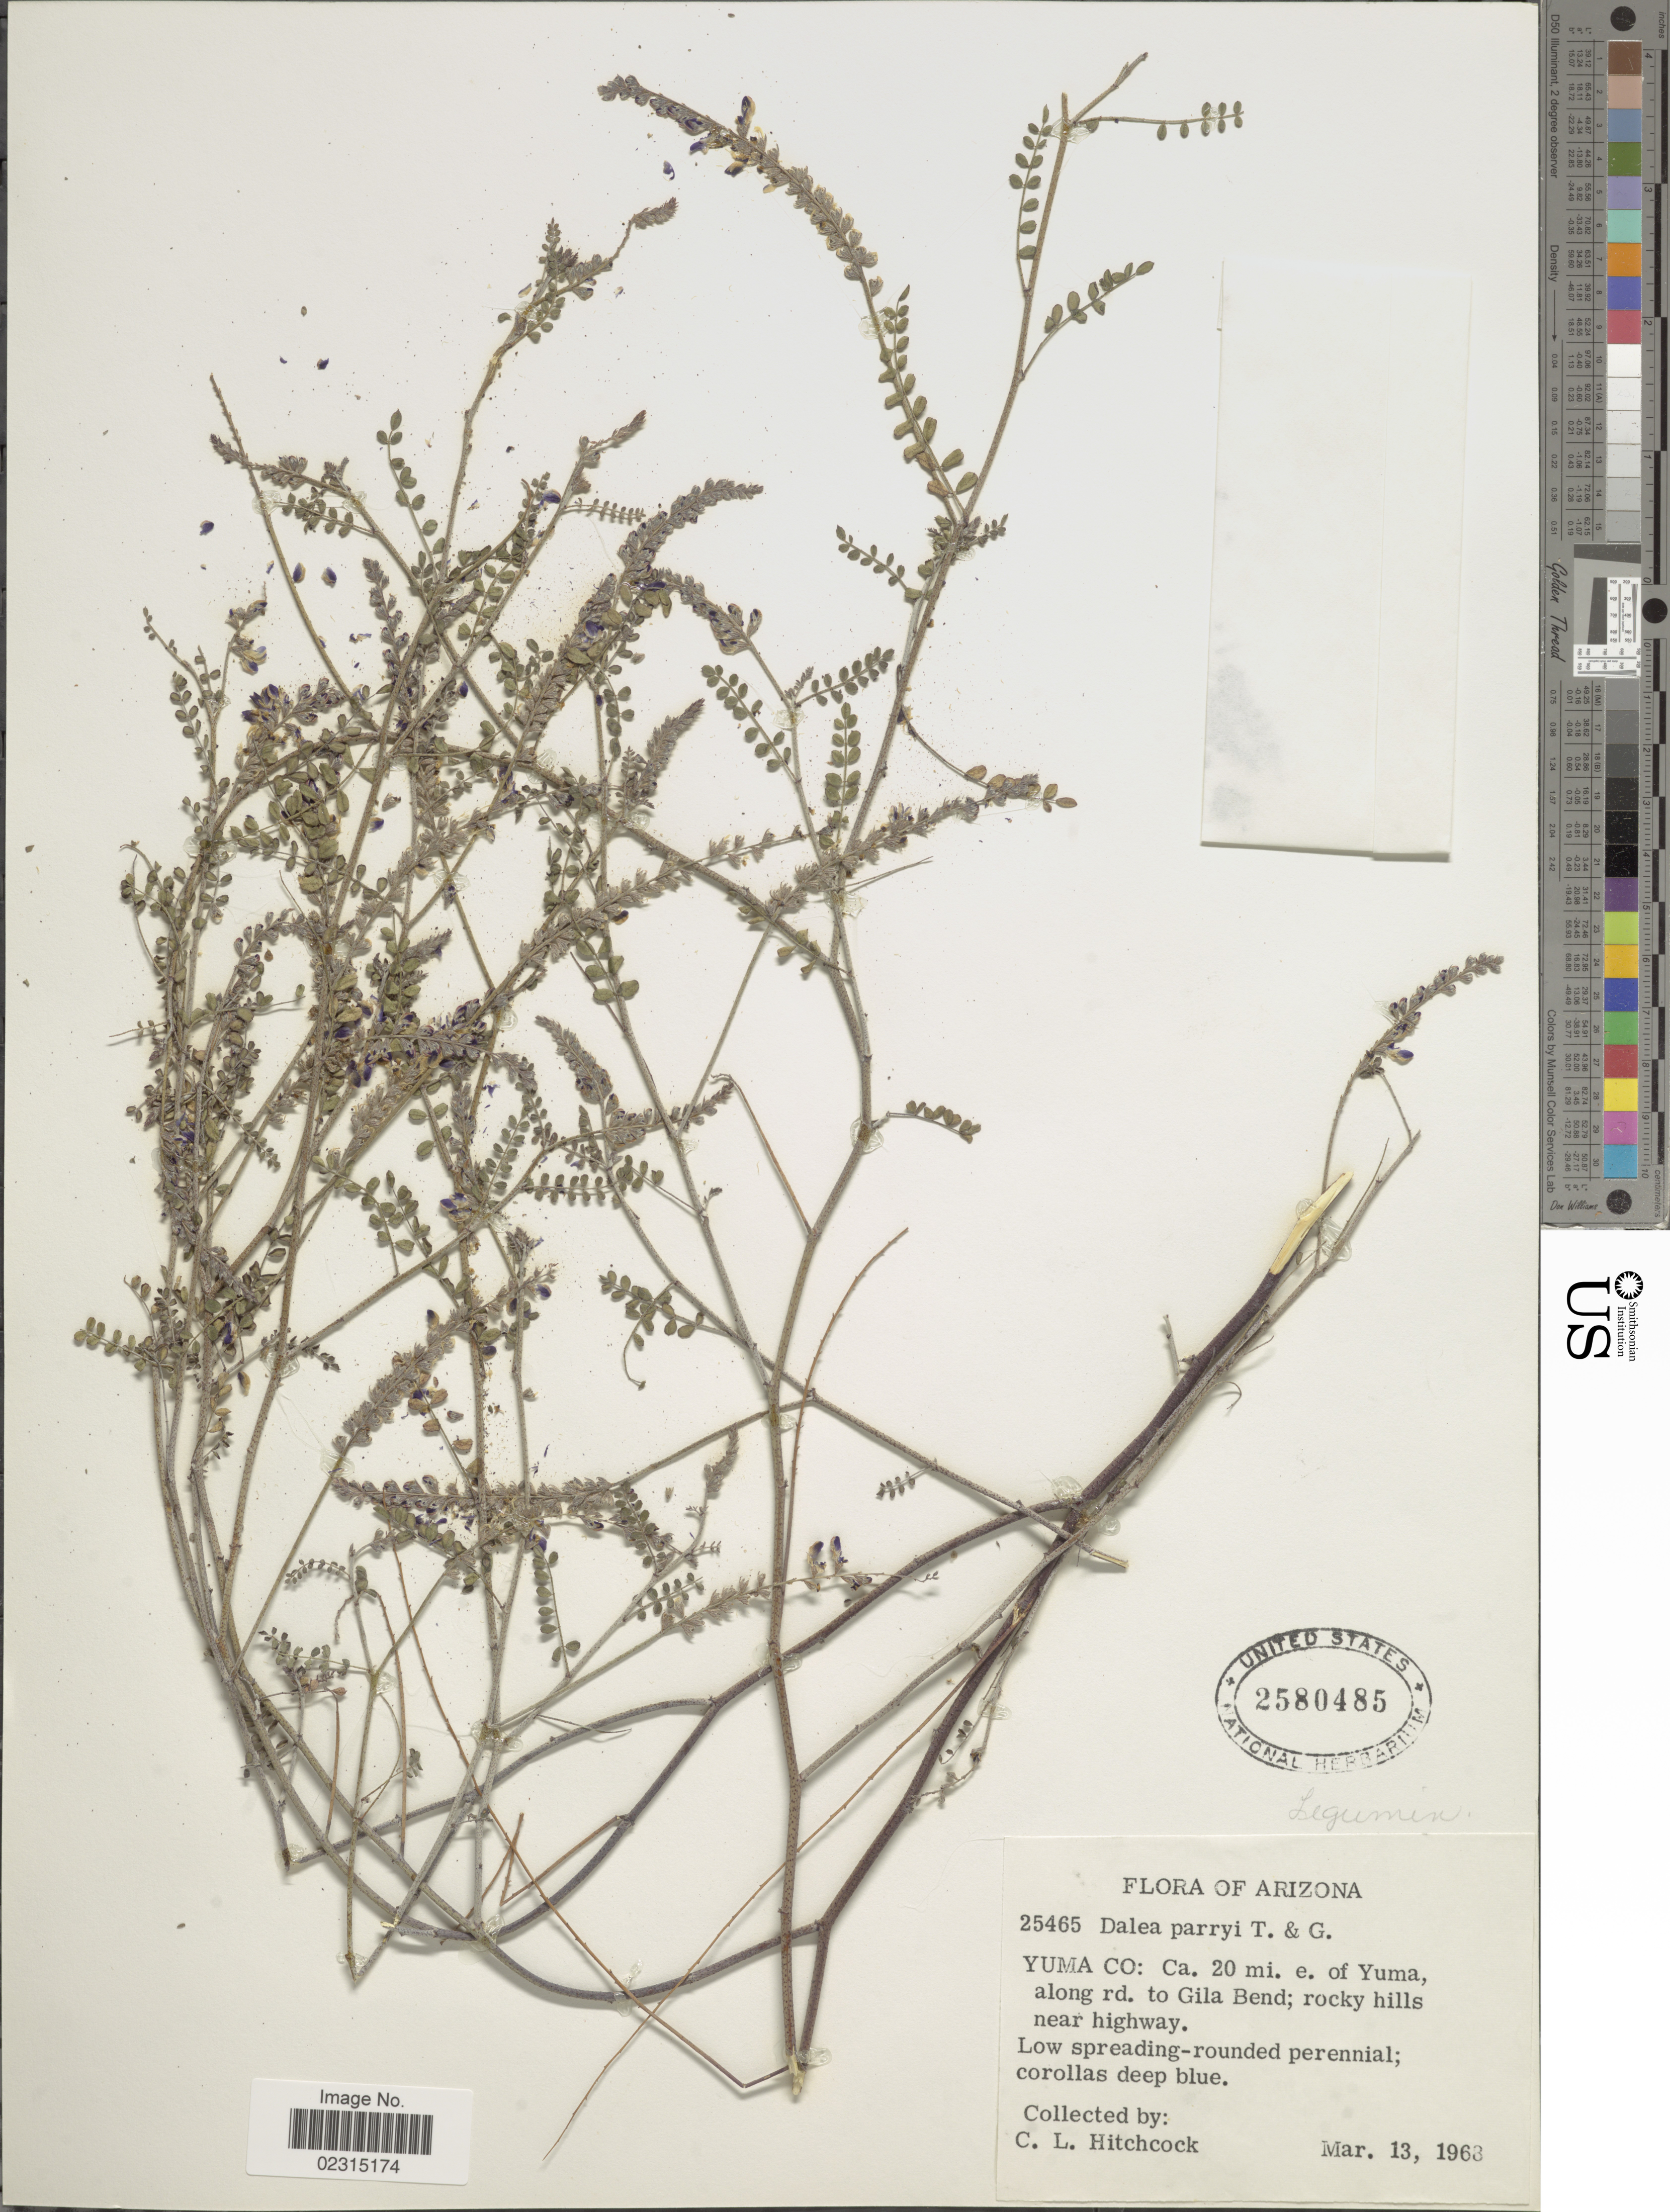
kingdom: Plantae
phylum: Tracheophyta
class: Magnoliopsida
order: Fabales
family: Fabaceae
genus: Marina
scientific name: Marina parryi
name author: (Torr. & A. Gray) Barneby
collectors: C. L. Hitchcock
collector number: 25465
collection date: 1963-03-13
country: United States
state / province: Arizona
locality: Yuma Co: Ca. 20 mi. e. of Yuma, along rd to Gila Bend; rocky hills near highway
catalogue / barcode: US 2580485